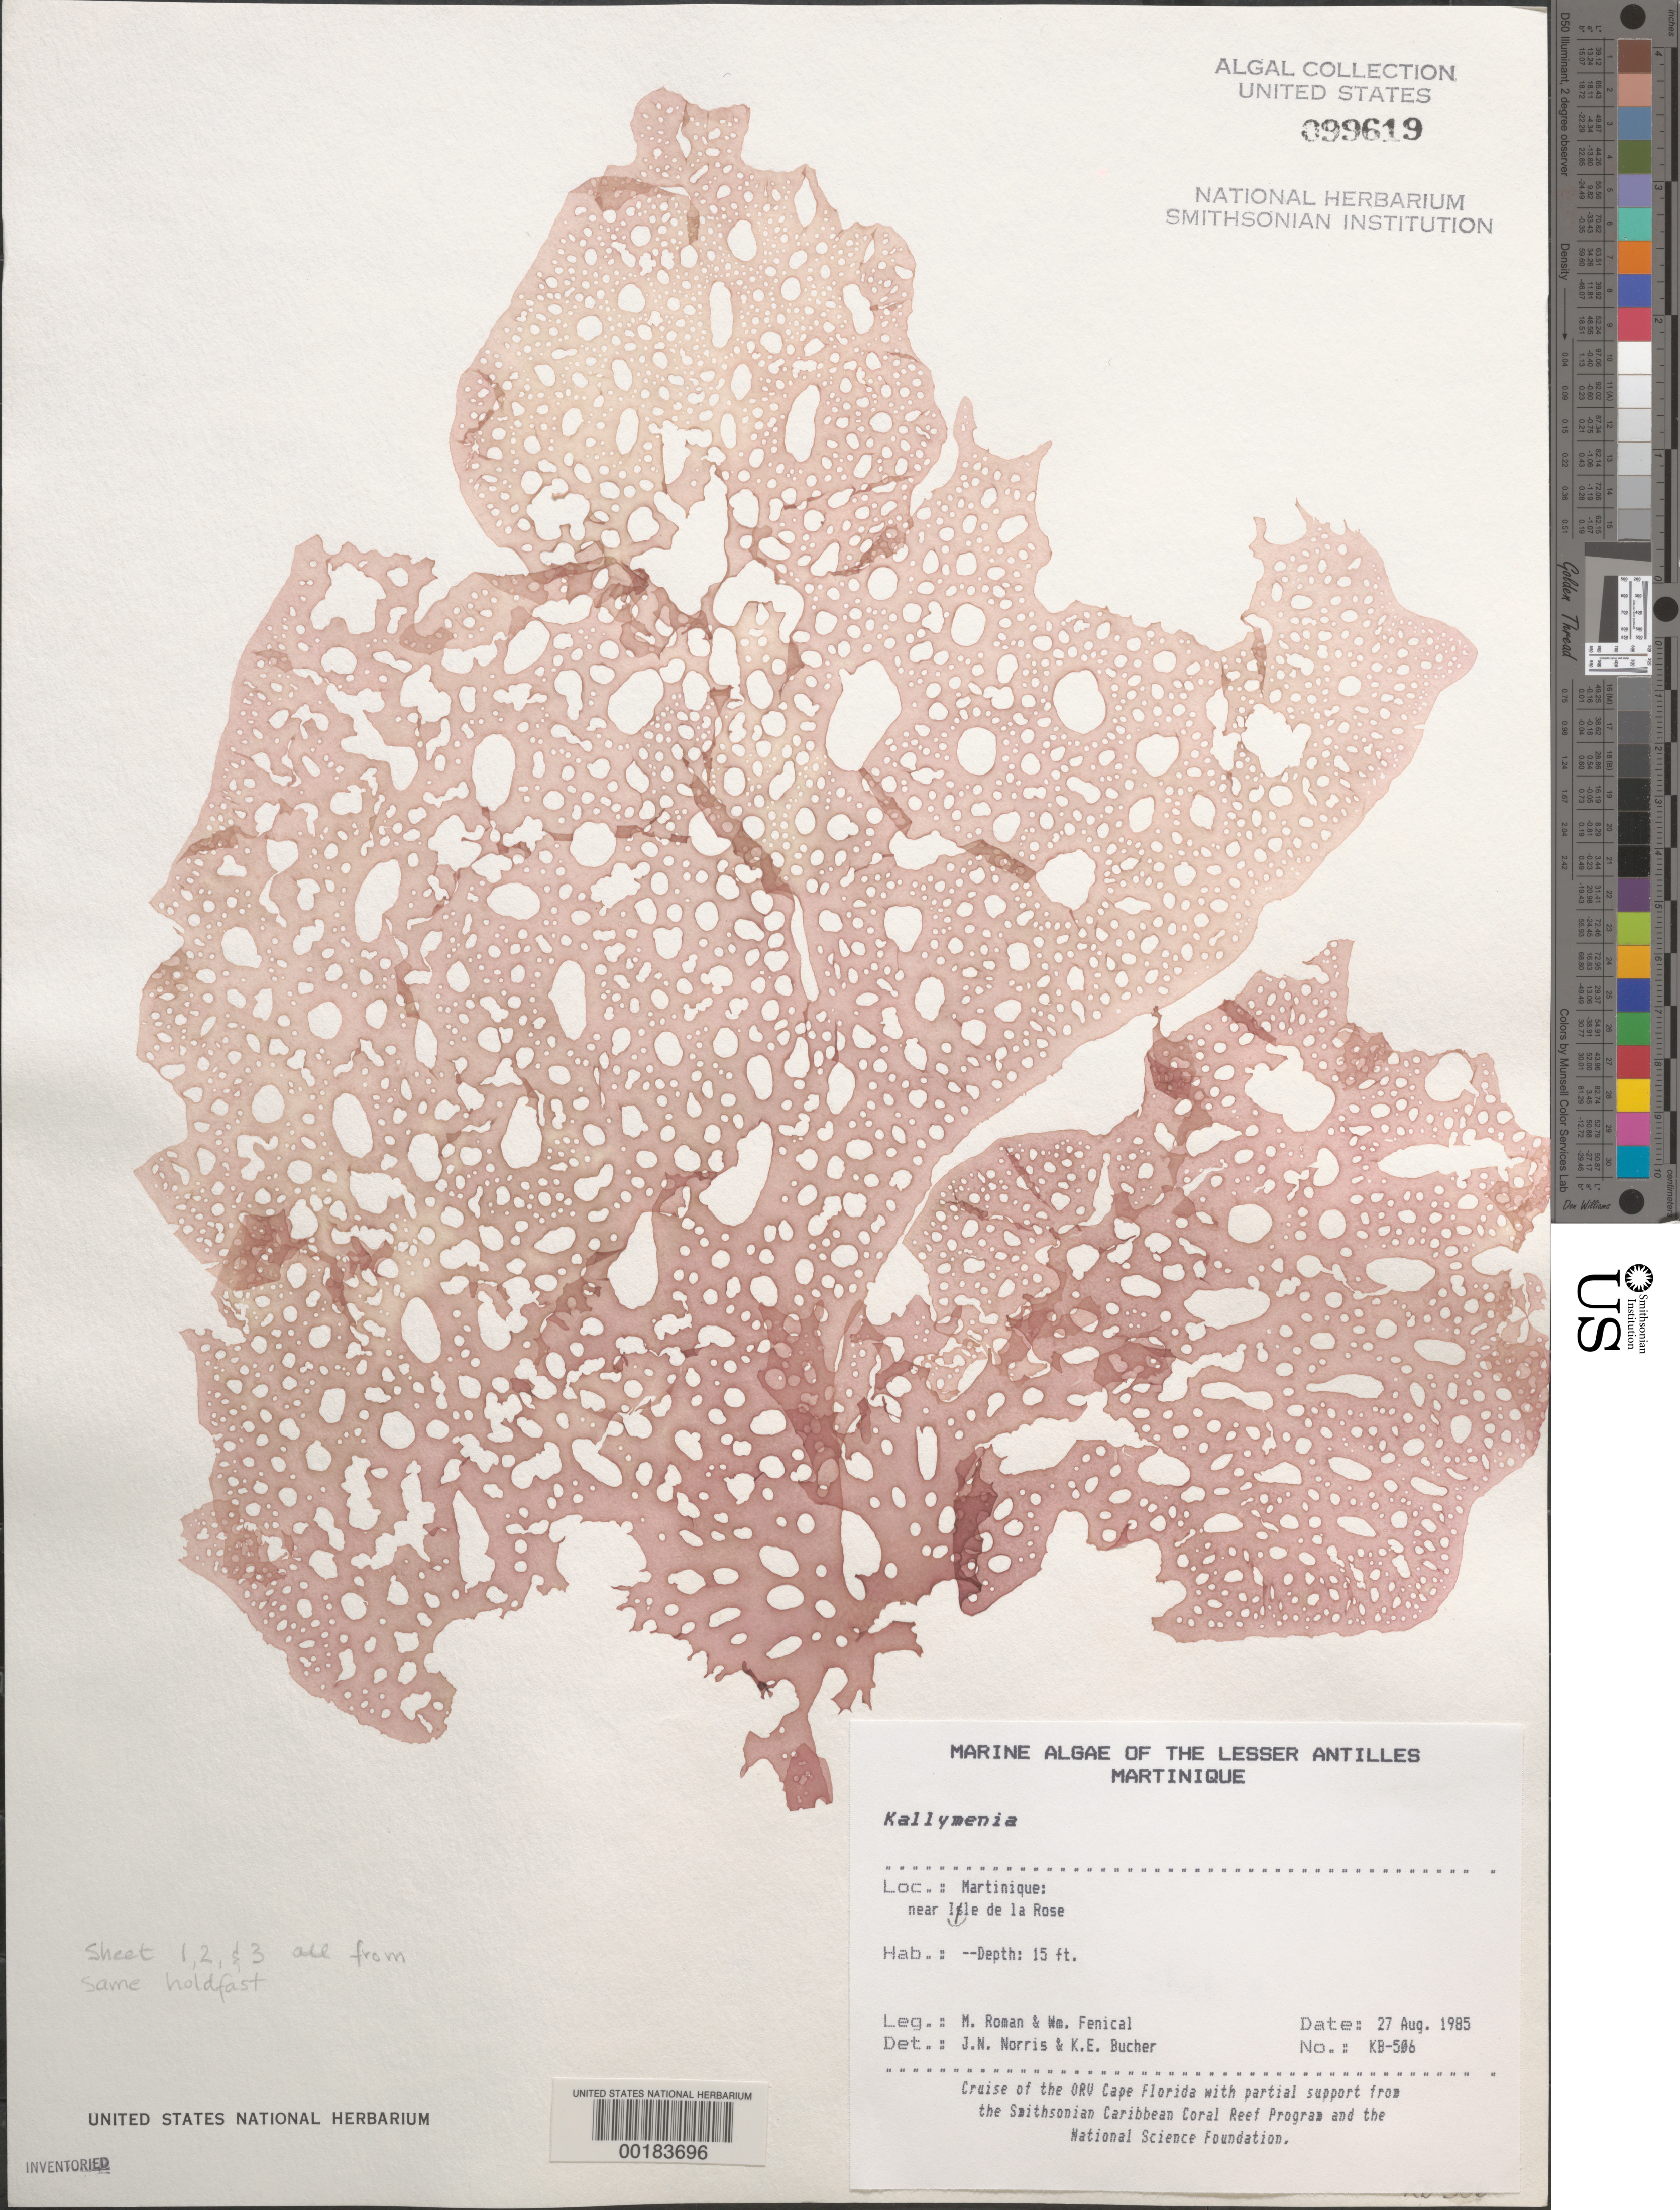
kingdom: Plantae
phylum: Rhodophyta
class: Florideophyceae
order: Gigartinales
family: Kallymeniaceae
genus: Kallymenia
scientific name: Kallymenia sp.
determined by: Norris, J. N.; Bucher, K. E.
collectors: M. Román & W. Fenical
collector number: Kb-506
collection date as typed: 27 Aug 1985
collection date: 1985-08-27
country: Martinique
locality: Near Ile de la Rose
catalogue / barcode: US 99619